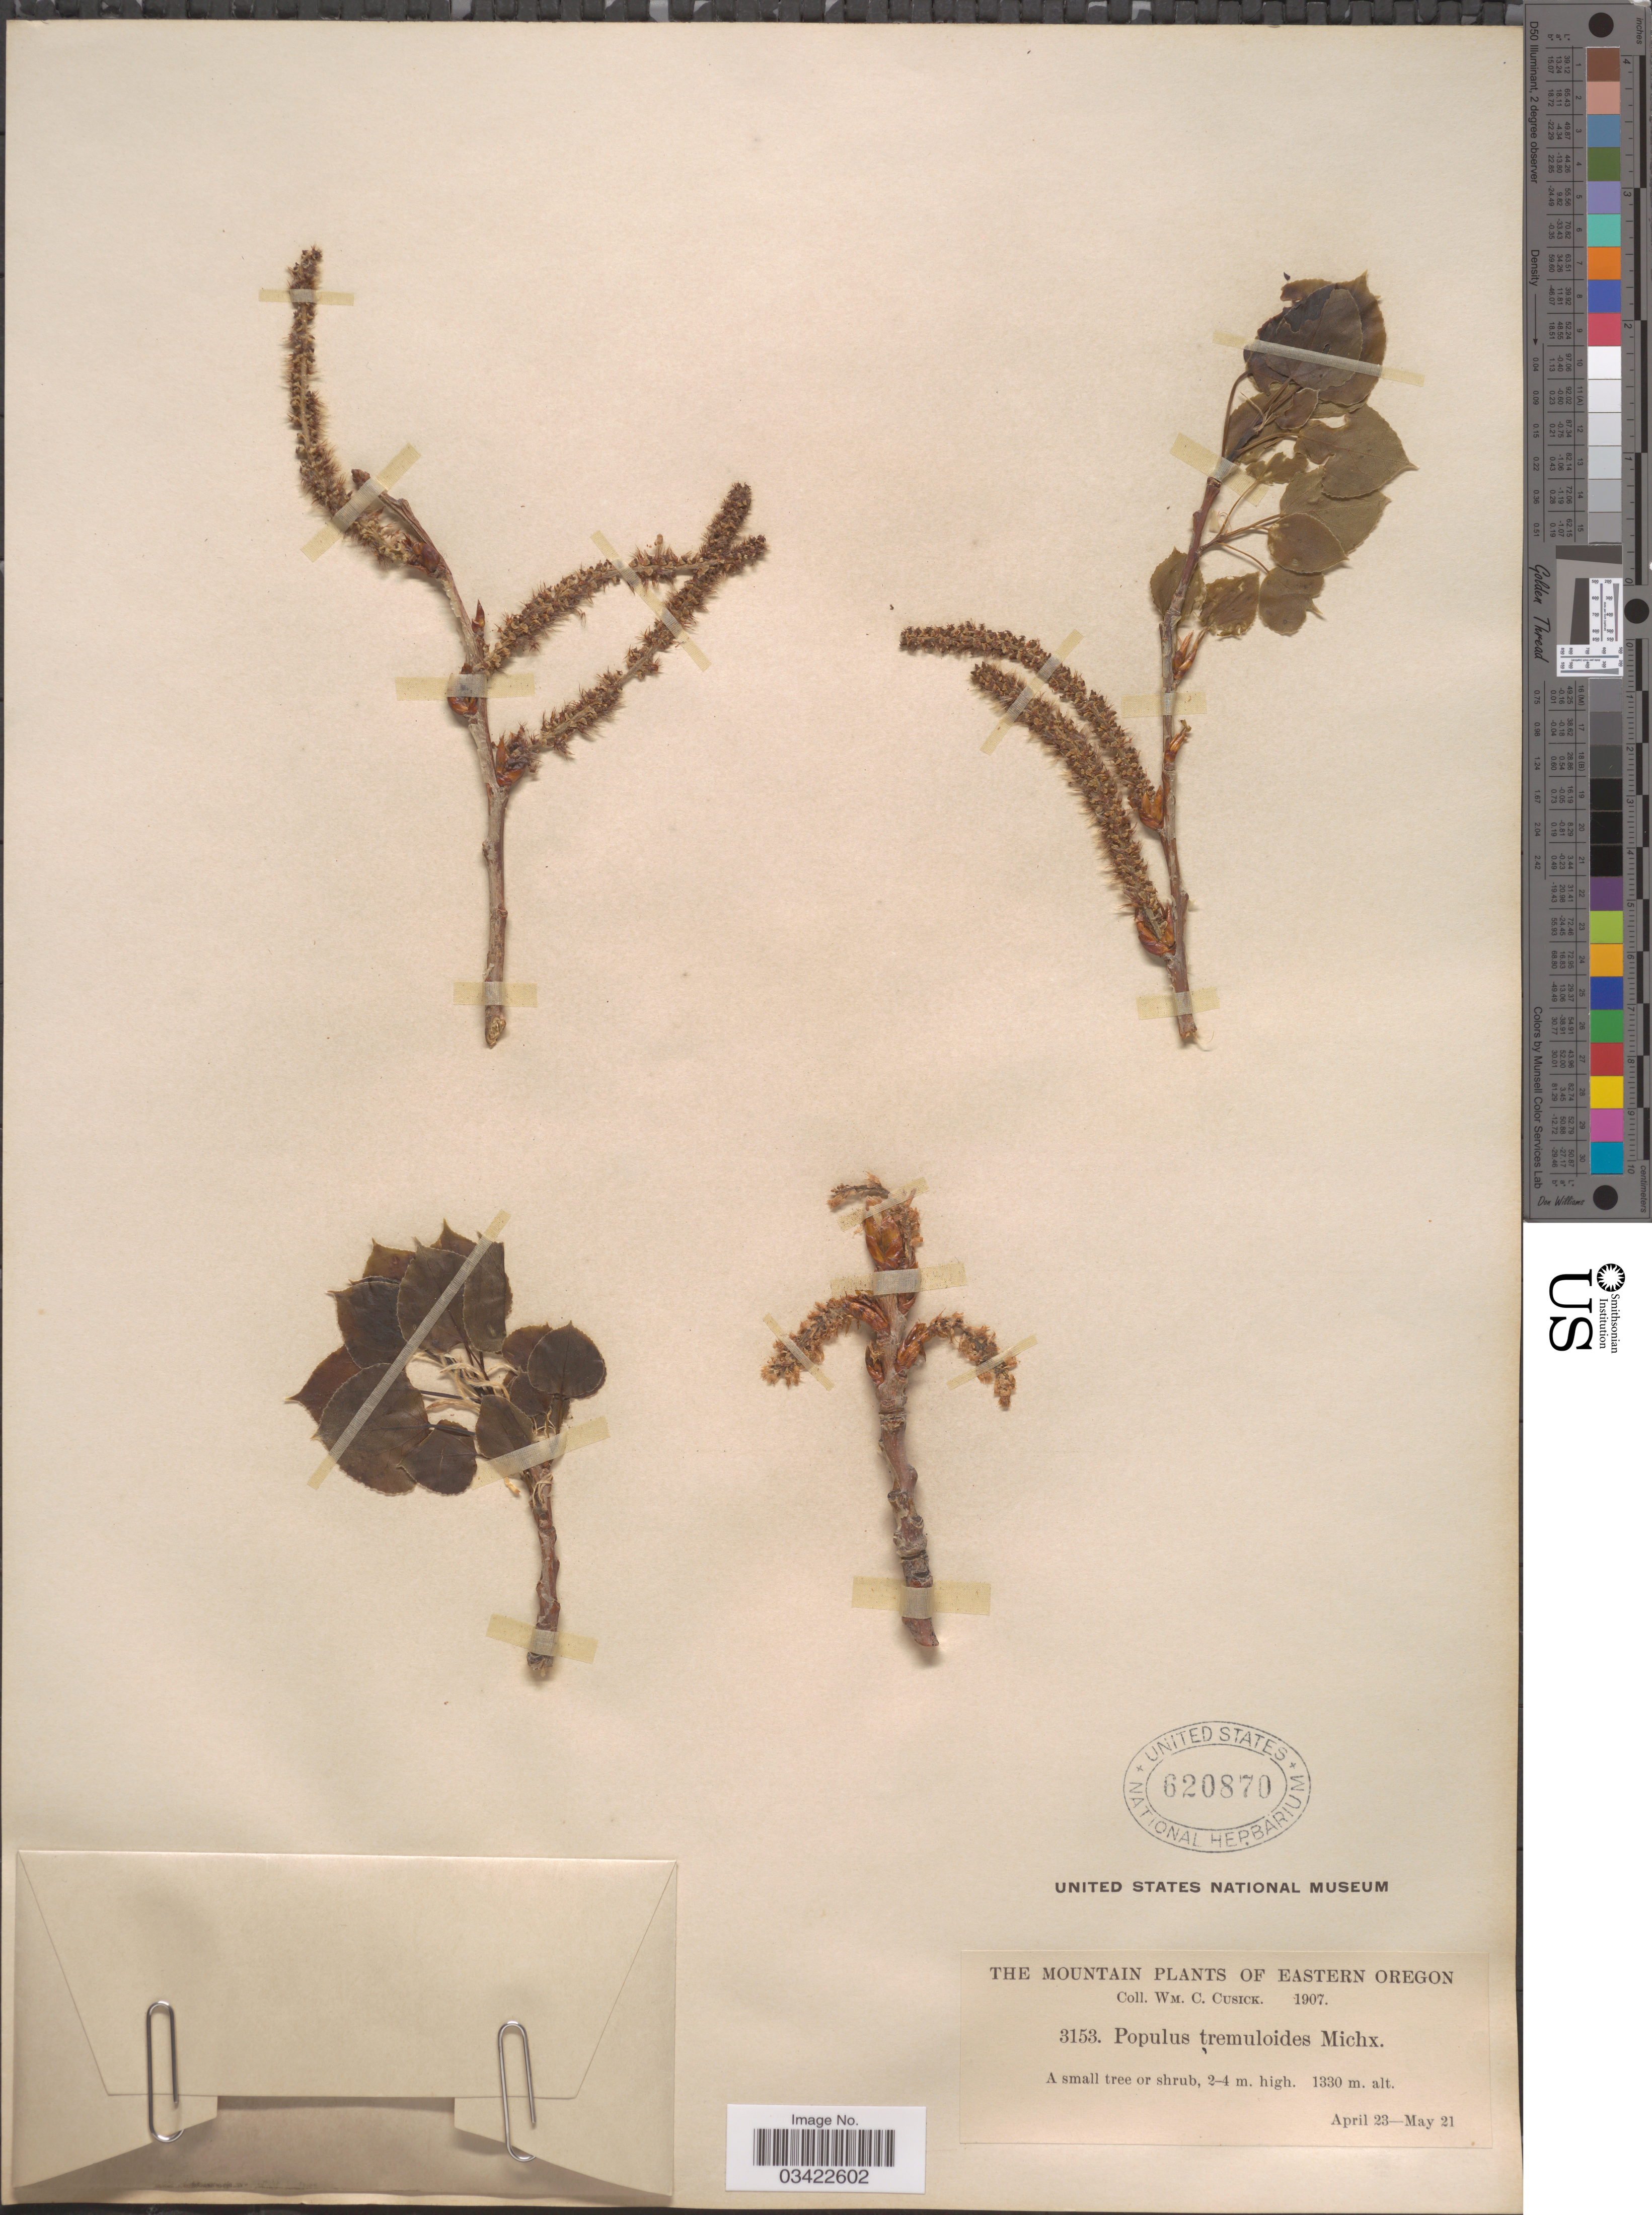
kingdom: Plantae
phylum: Tracheophyta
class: Magnoliopsida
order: Malpighiales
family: Salicaceae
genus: Populus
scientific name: Populus tremuloides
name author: Michx.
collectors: W. C. Cusick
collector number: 3153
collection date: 1907-04-23/1907-05-21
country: United States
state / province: Oregon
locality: Eastern Oregon.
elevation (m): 1330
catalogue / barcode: US 620870